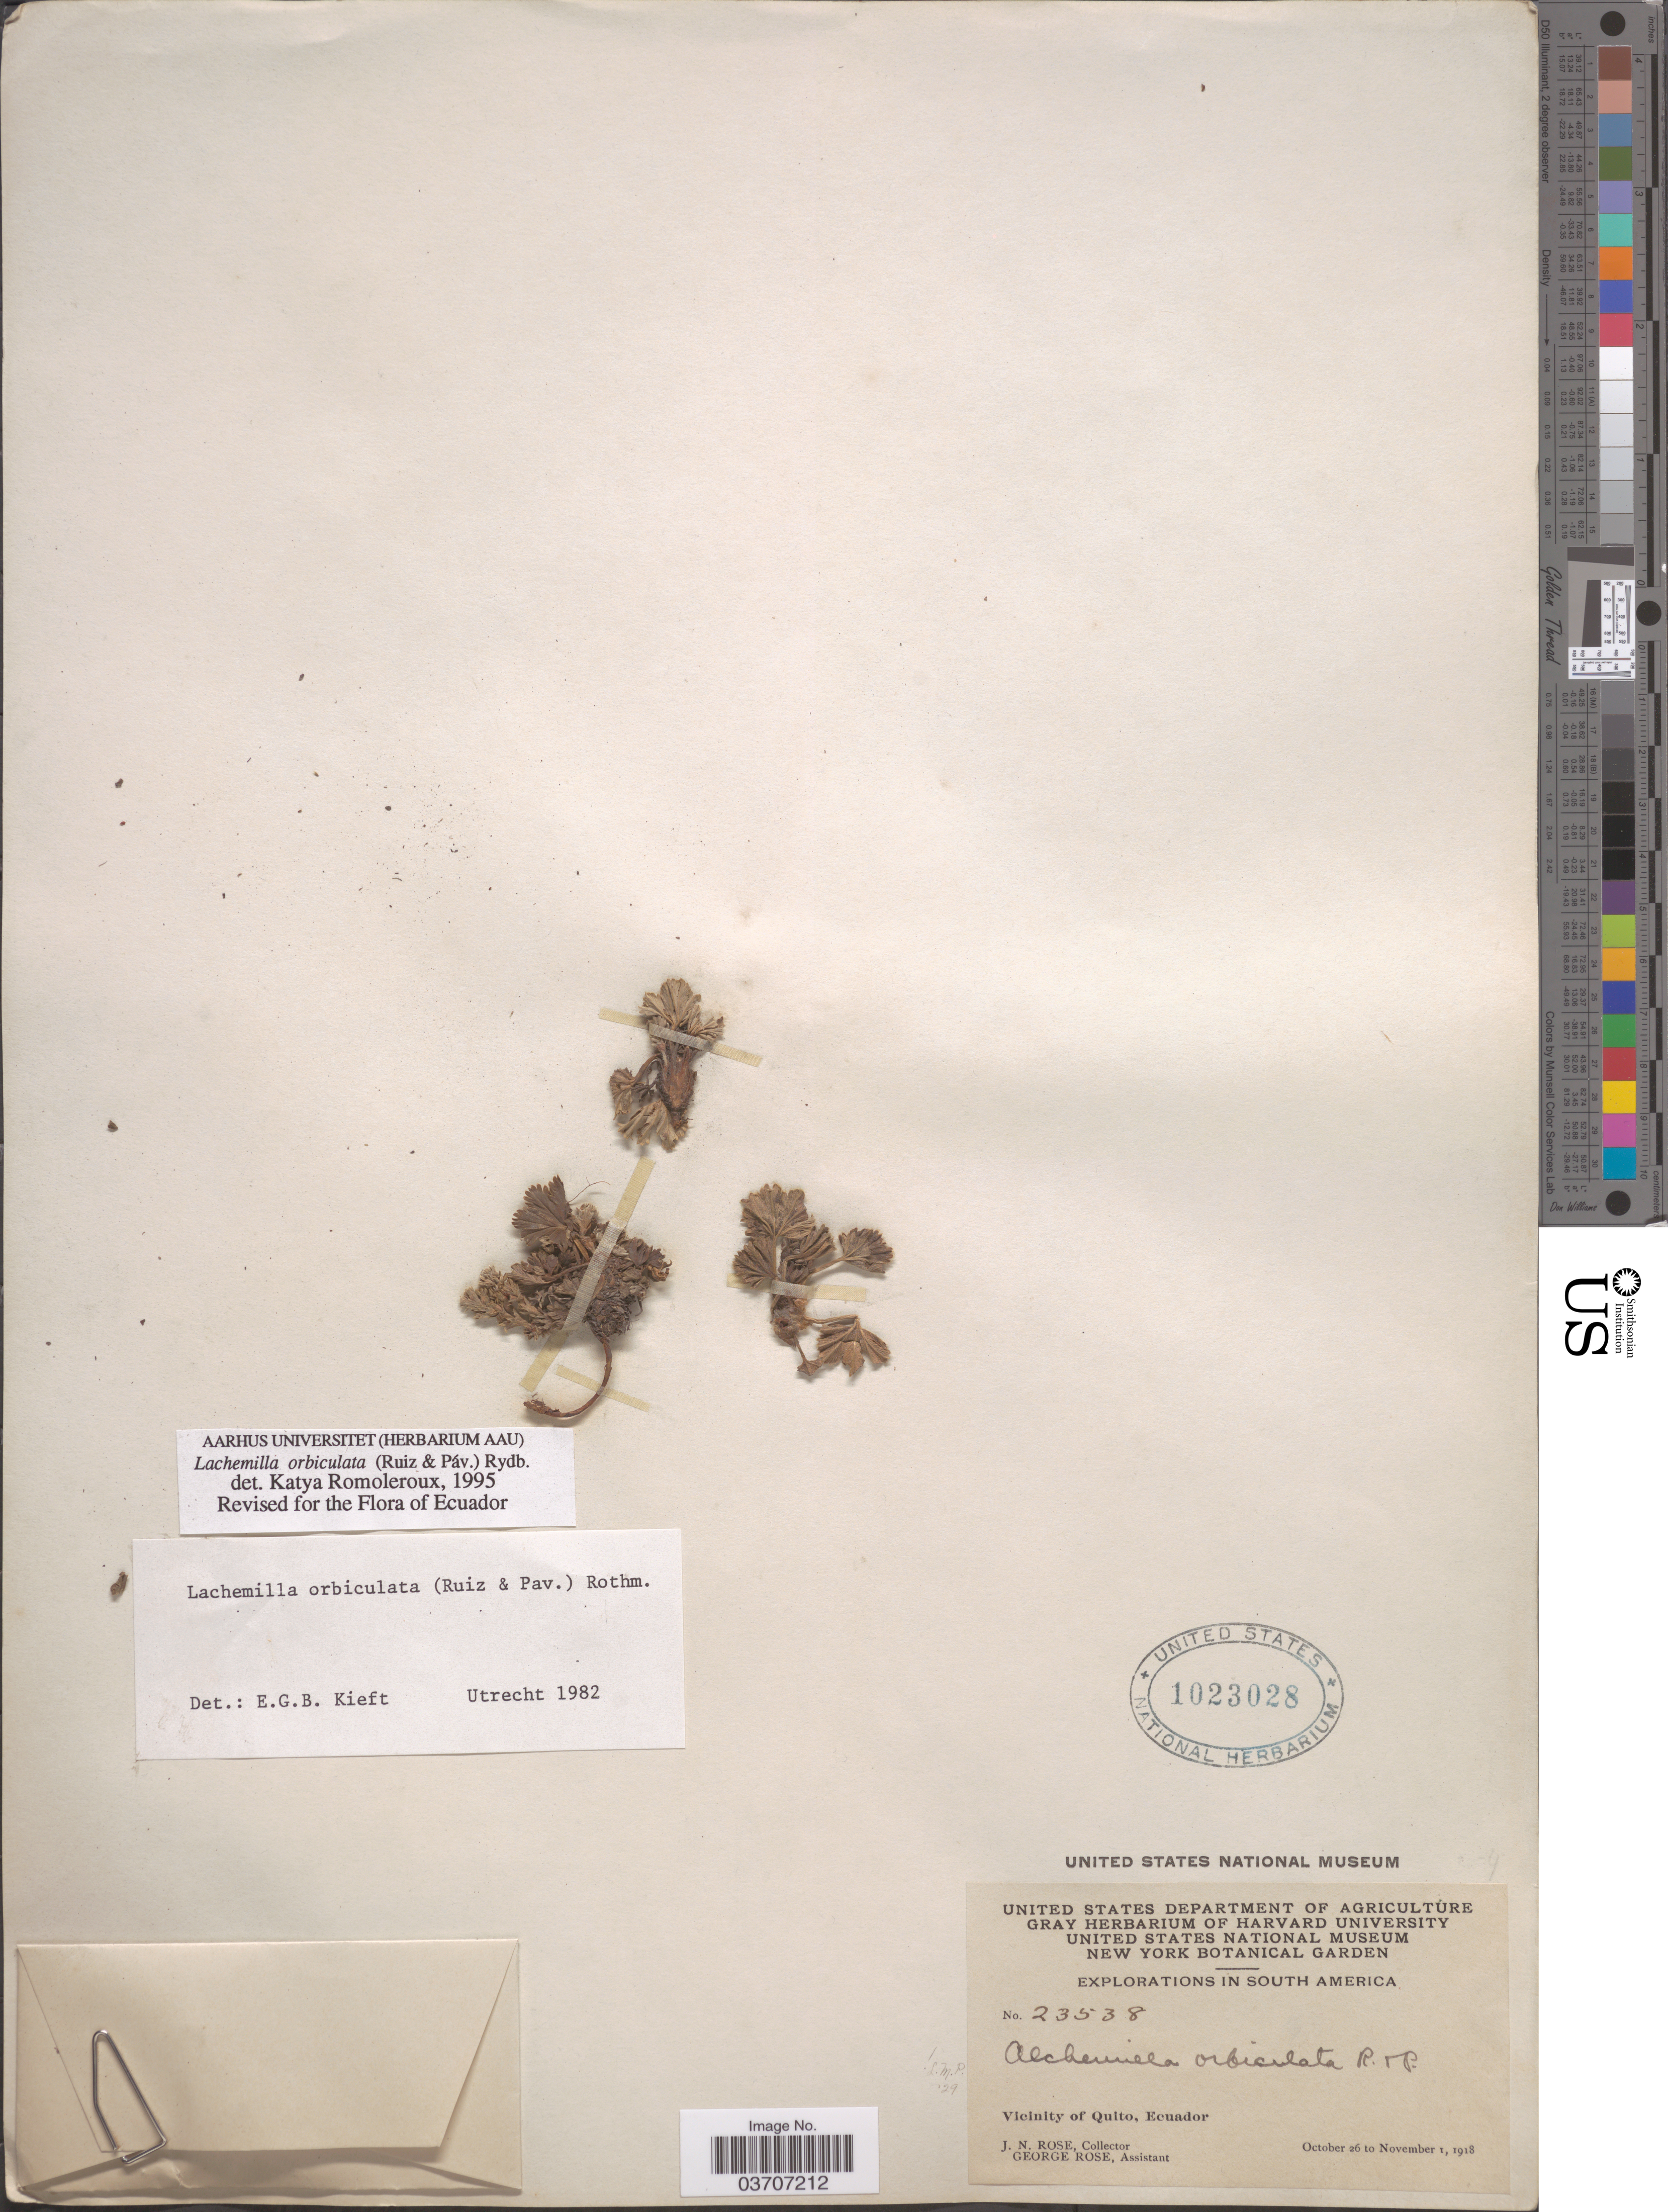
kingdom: Plantae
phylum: Tracheophyta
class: Magnoliopsida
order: Rosales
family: Rosaceae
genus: Lachemilla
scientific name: Lachemilla orbiculata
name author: (Ruiz & Pav.) Rydb.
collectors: J. N. Rose & G. Rose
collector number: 23538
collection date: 1918-10-26/1918-11-01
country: Ecuador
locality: Vicinity of Quito.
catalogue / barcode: US 1023028